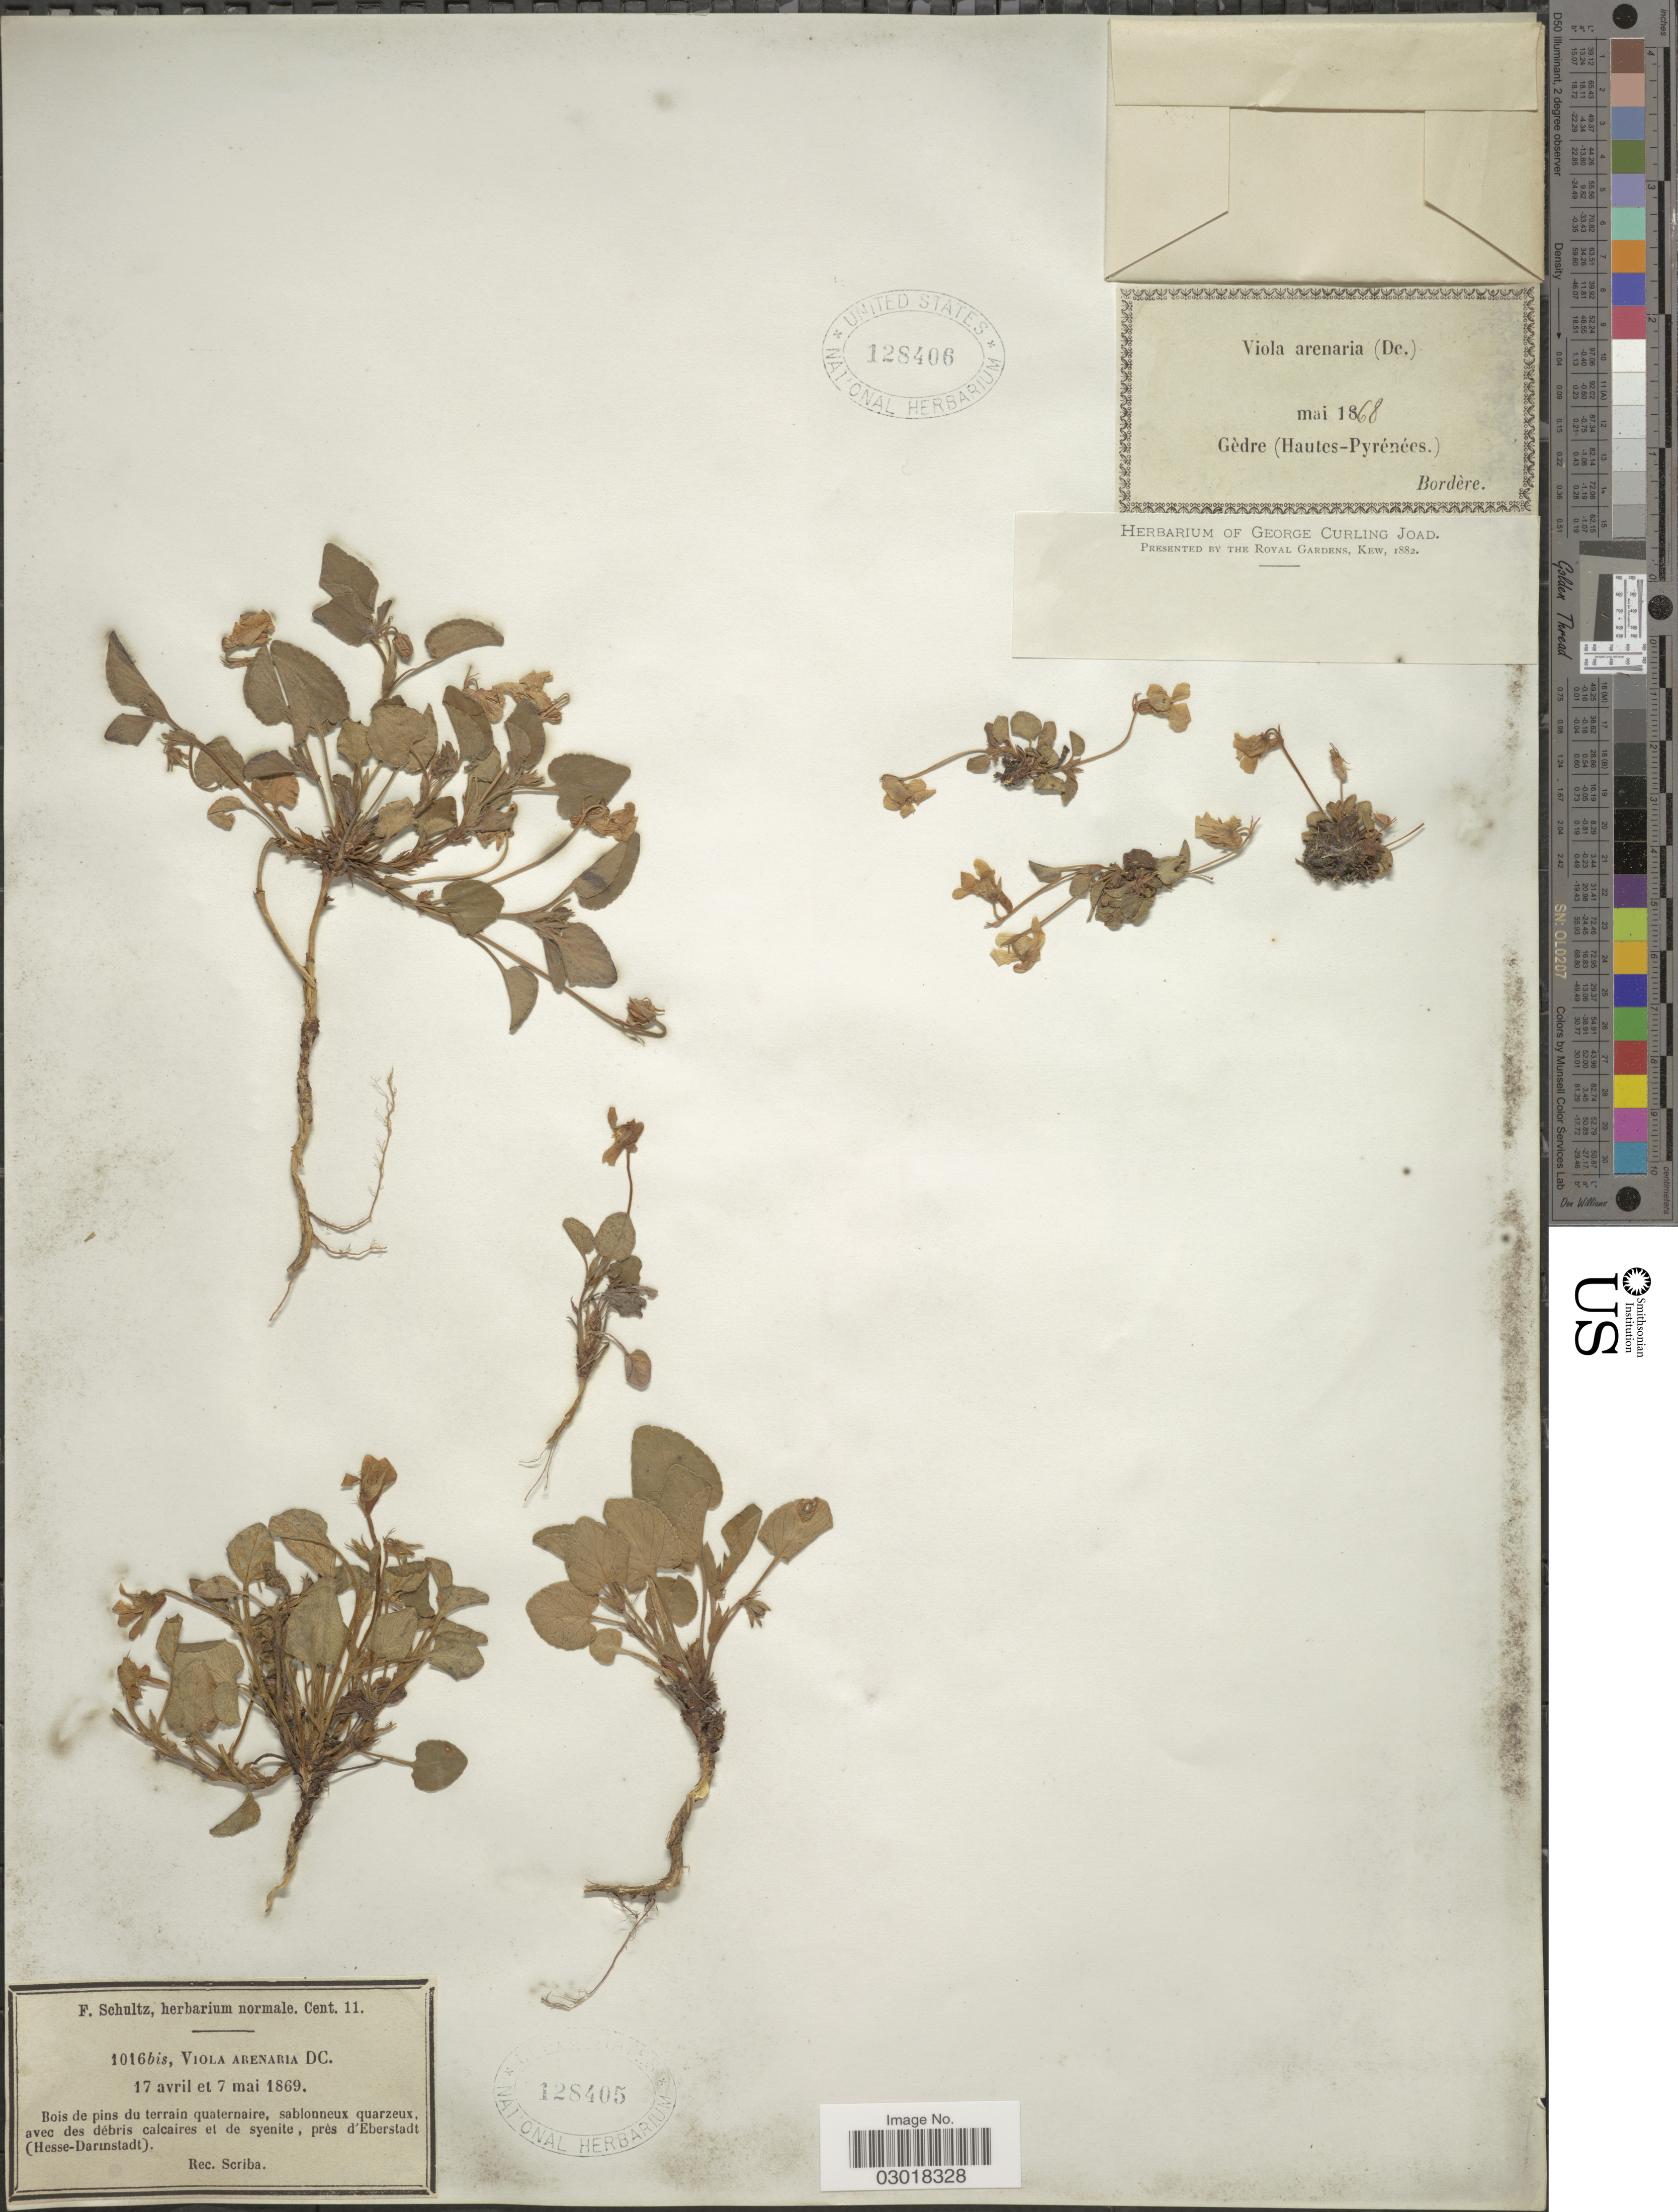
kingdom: Plantae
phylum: Tracheophyta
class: Magnoliopsida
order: Malpighiales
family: Violaceae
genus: Viola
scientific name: Viola arenaria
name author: DC.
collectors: F. Schultz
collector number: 1016bis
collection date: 1869-04-17/1869-05-07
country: Germany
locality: Bois de pins du terrain quaternaire, sablonneux quarzeux avec des débris calcaires et de syenite, près d'Eberstadt (Hesse Darnstadt).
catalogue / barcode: US 128405